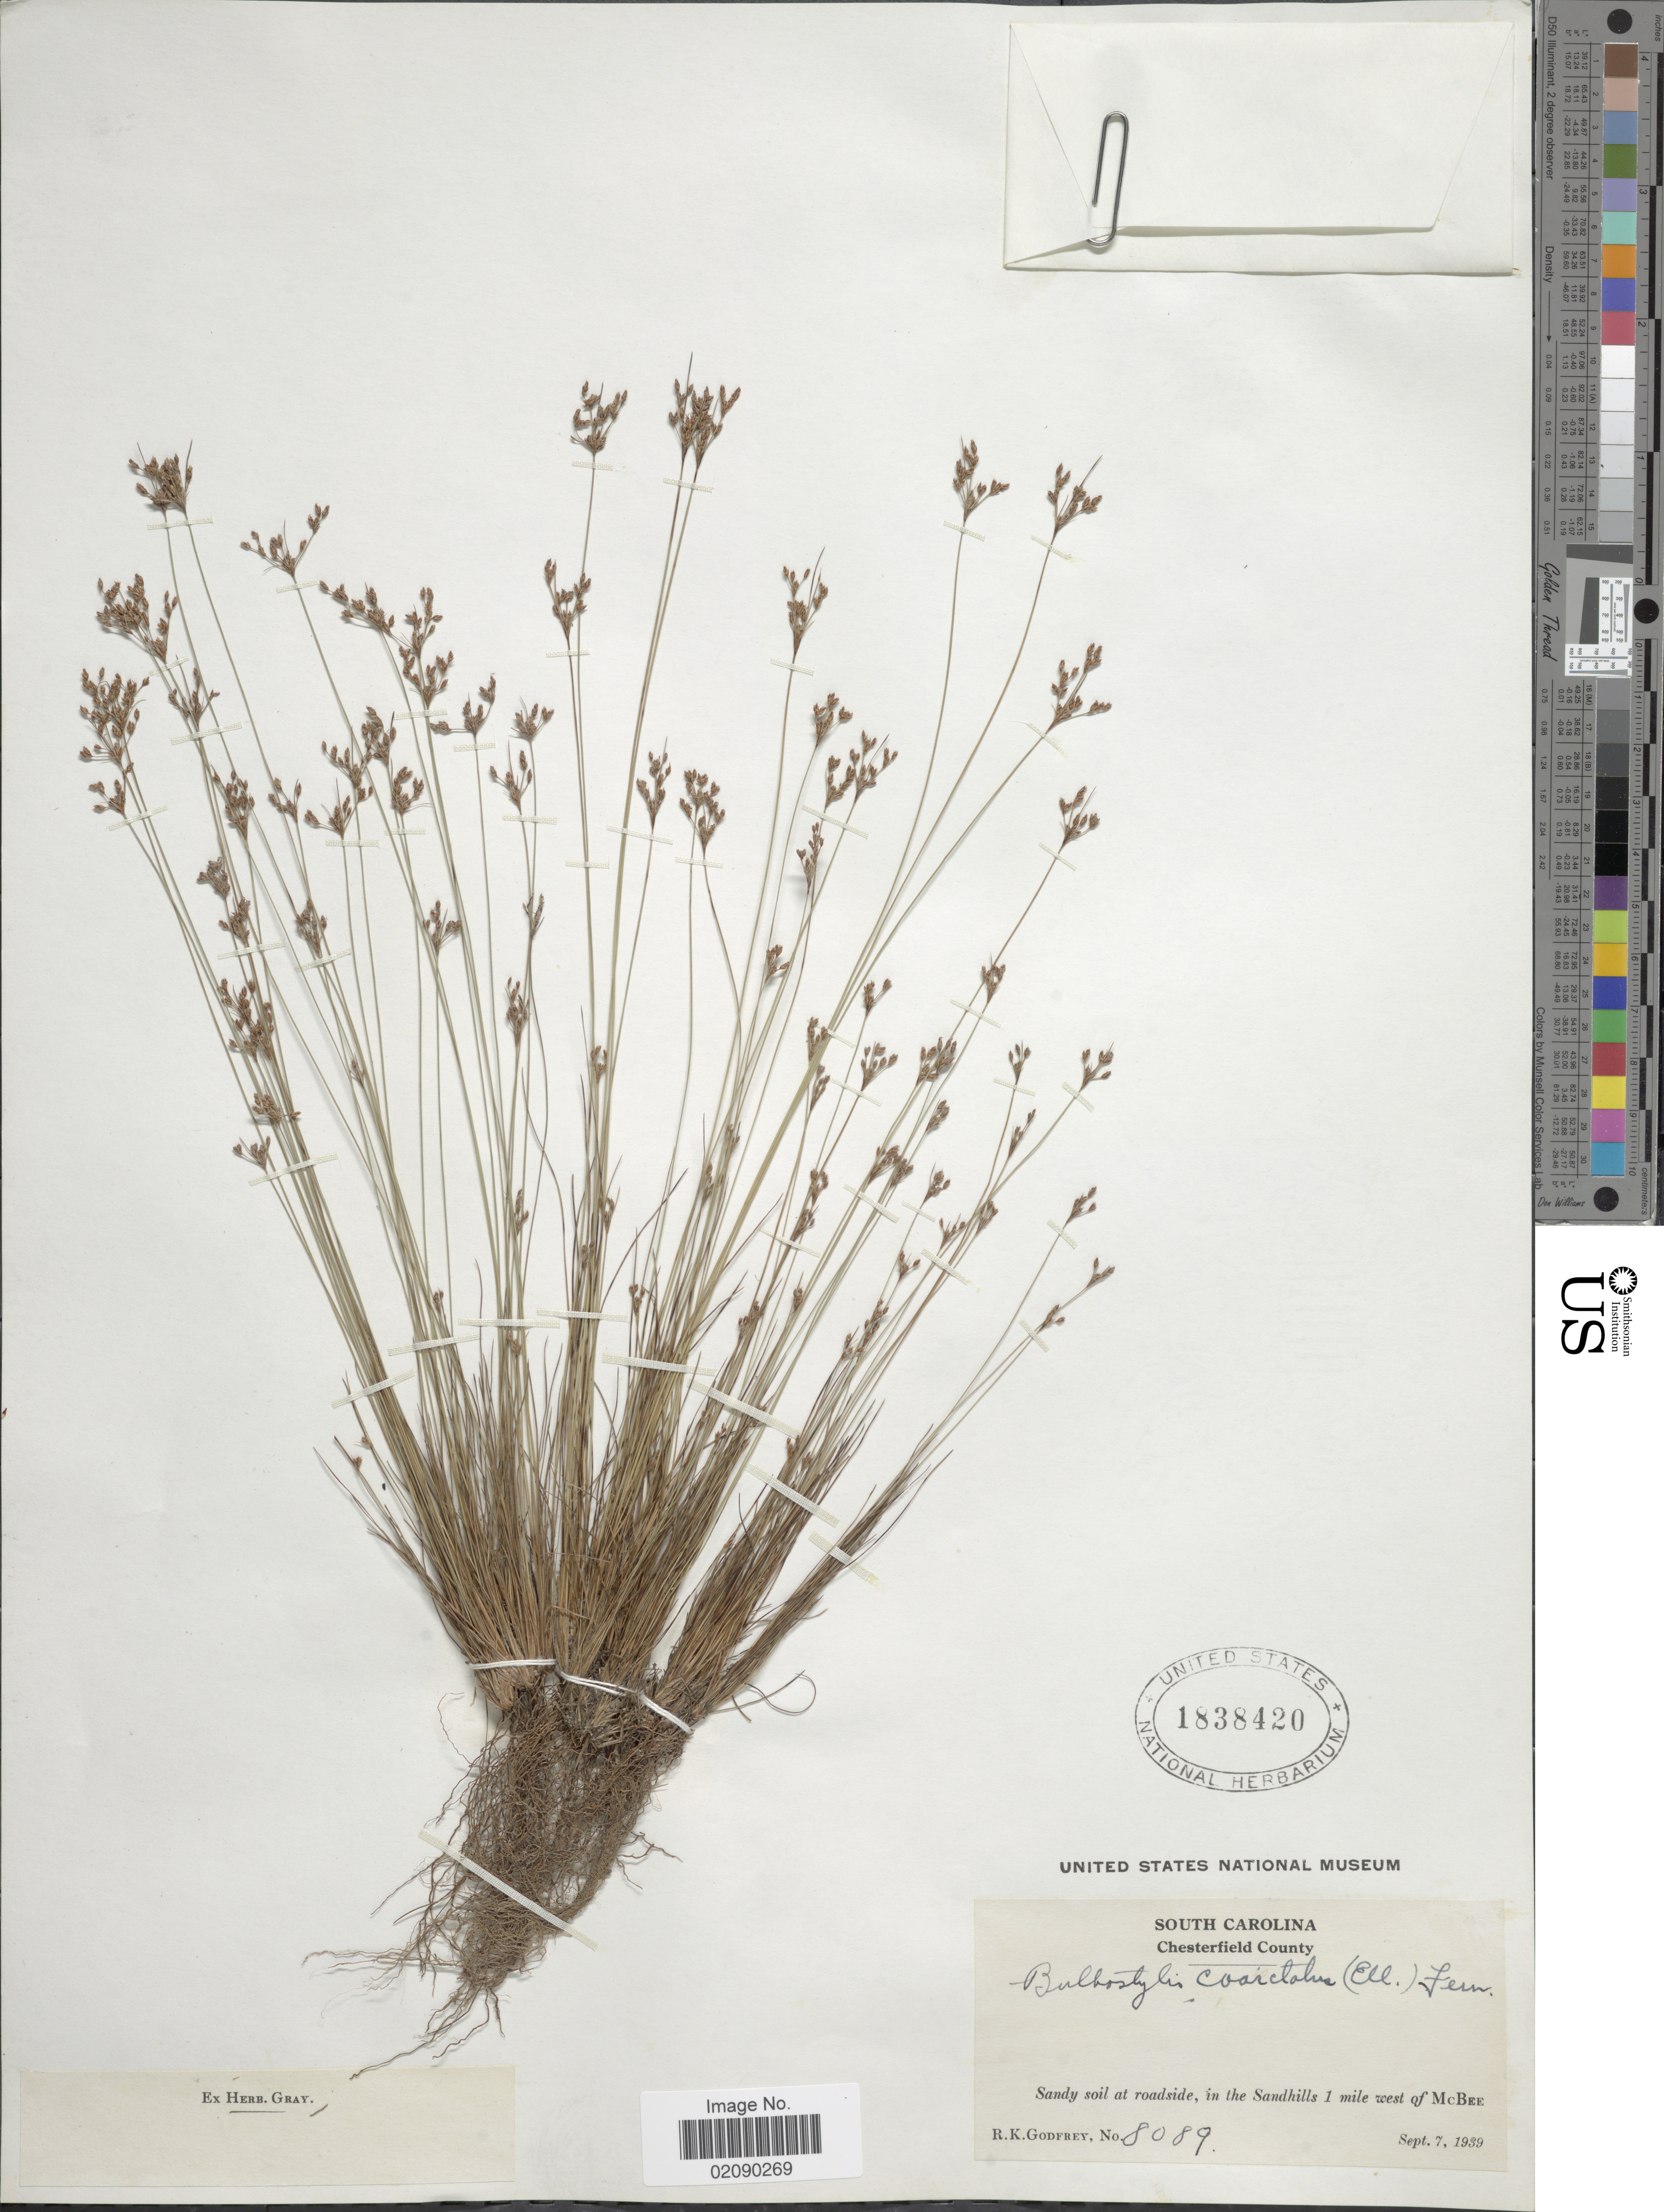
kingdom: Plantae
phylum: Tracheophyta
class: Liliopsida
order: Poales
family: Cyperaceae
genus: Bulbostylis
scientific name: Bulbostylis ciliatifolia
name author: (Elliott) Fernald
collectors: R. K. Godfrey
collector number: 8089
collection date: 1939-09-07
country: United States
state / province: South Carolina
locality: Chesterfield County. in the Sandhills 1 mile west of McBee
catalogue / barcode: US 1838420